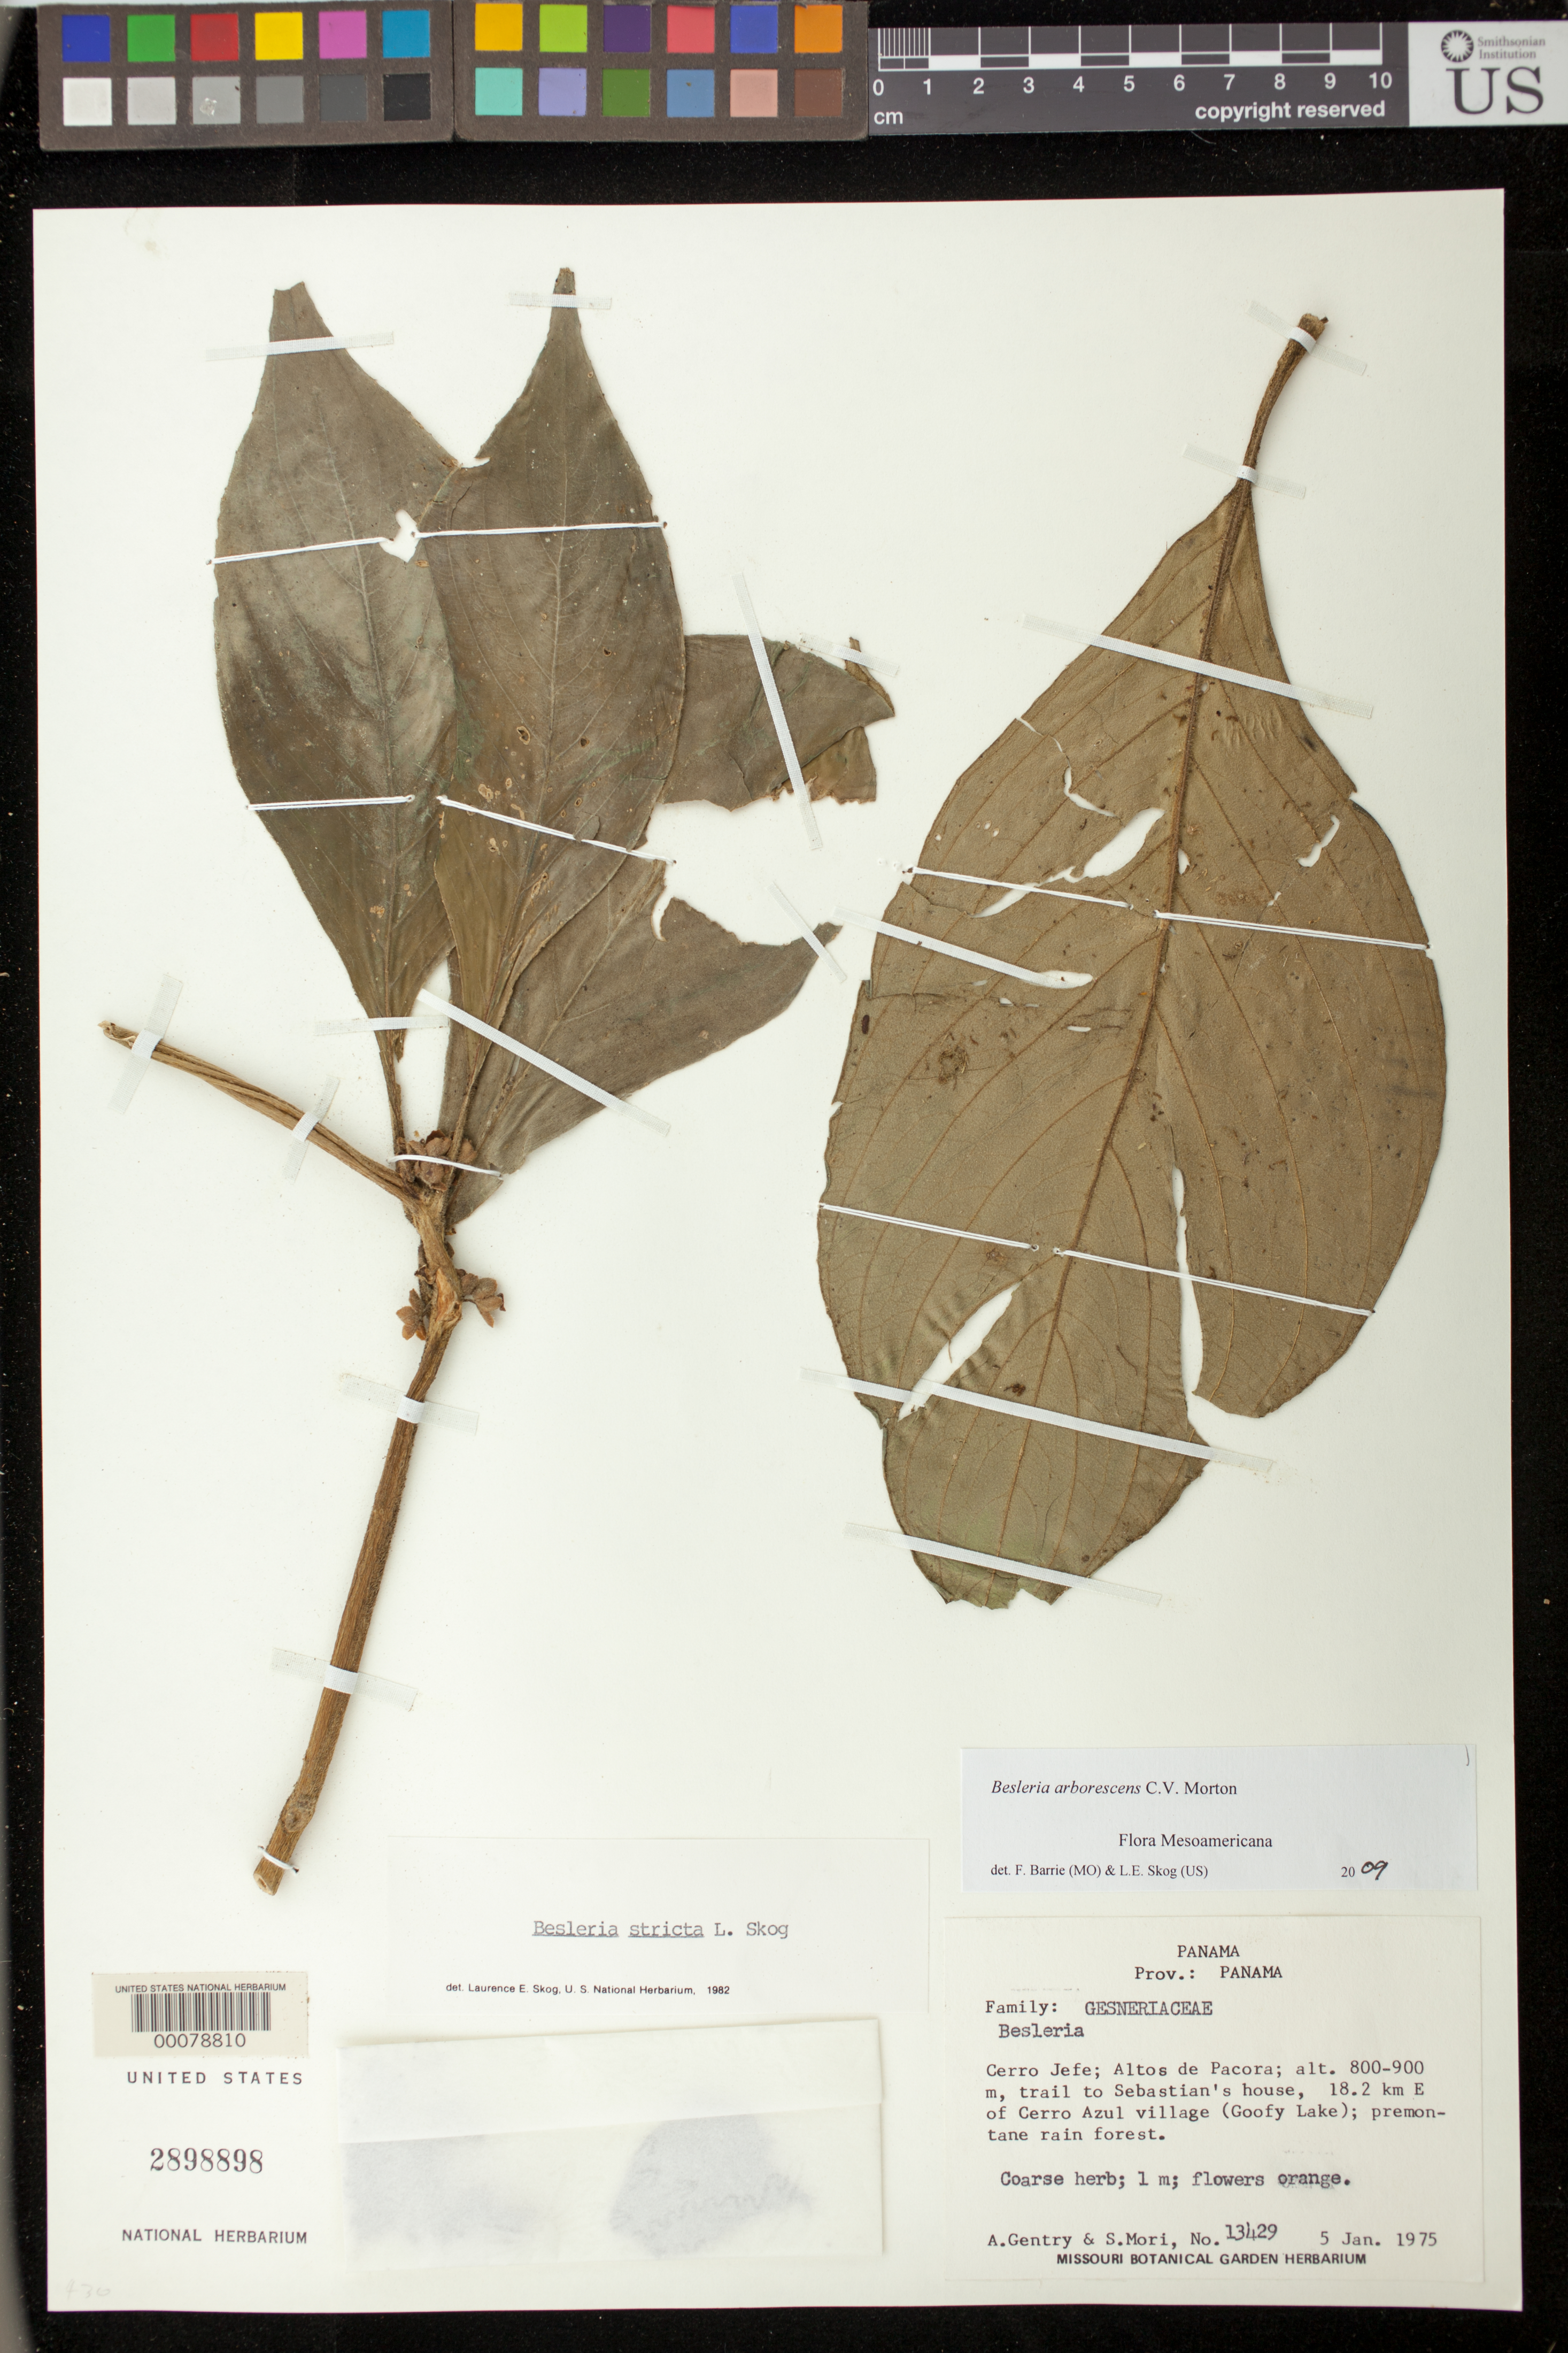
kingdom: Plantae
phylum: Tracheophyta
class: Magnoliopsida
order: Lamiales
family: Gesneriaceae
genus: Besleria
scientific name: Besleria arborescens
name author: C.V. Morton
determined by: Barrie, F. R.; Skog, Laurence E.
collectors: A. H. Gentry & S. Mori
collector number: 13429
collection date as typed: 05 Jan 1975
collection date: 1975-01-05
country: Panama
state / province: Panamá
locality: Cerro Jefe, Altos de Pacora, trail to Sebastian's House, 18.2 km E of Cerro Azul village (Goofy Lake)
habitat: Premontane rain forest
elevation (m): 800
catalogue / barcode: US 2898898